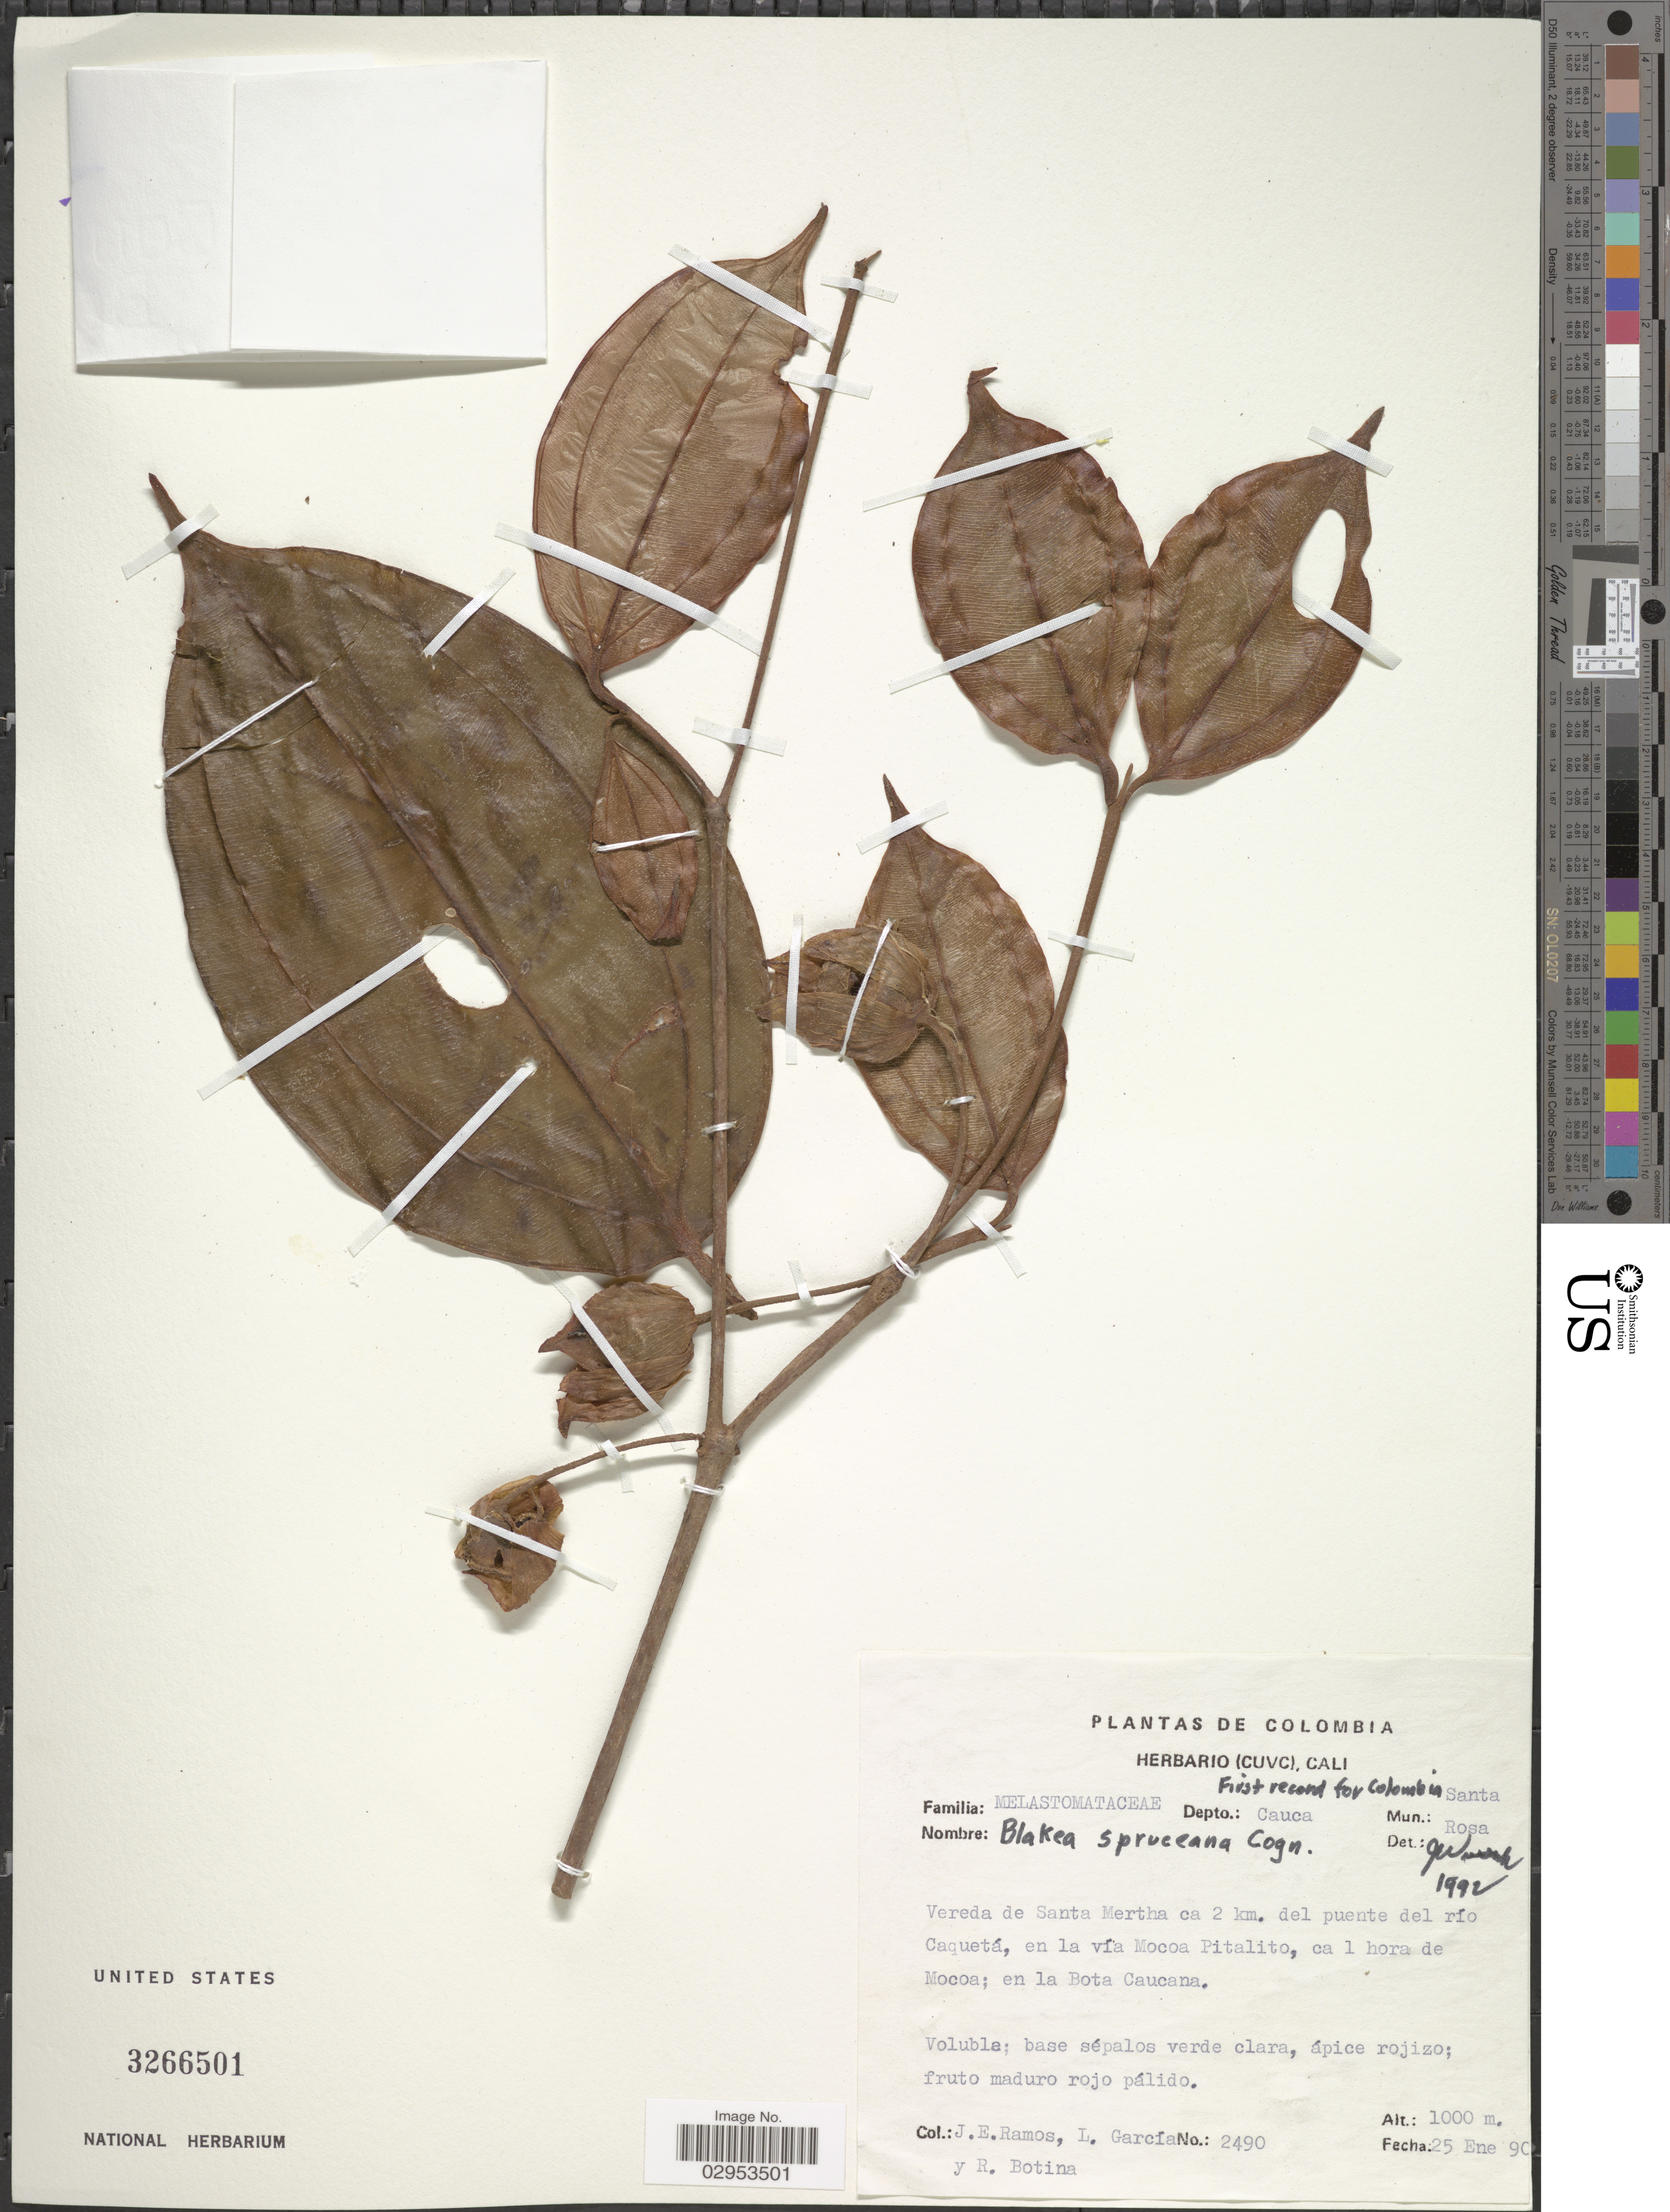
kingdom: Plantae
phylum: Tracheophyta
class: Magnoliopsida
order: Myrtales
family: Melastomataceae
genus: Blakea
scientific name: Blakea spruceana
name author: Cogn.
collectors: J. E. Ramos, L. Garcia & R. Botina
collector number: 2490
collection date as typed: Transcribed d/m/y: 25/1/90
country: Colombia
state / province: Cauca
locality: Depto.: Cauca. Mun.: Santa Rosa. Vereda de Santa Mertha ca 2 km. del puente del río Caquetá, en la vía Mocoa Pitalito, ca 1 hora de Mocoa; en la Bota Caucana.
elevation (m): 1000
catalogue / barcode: US 3266501